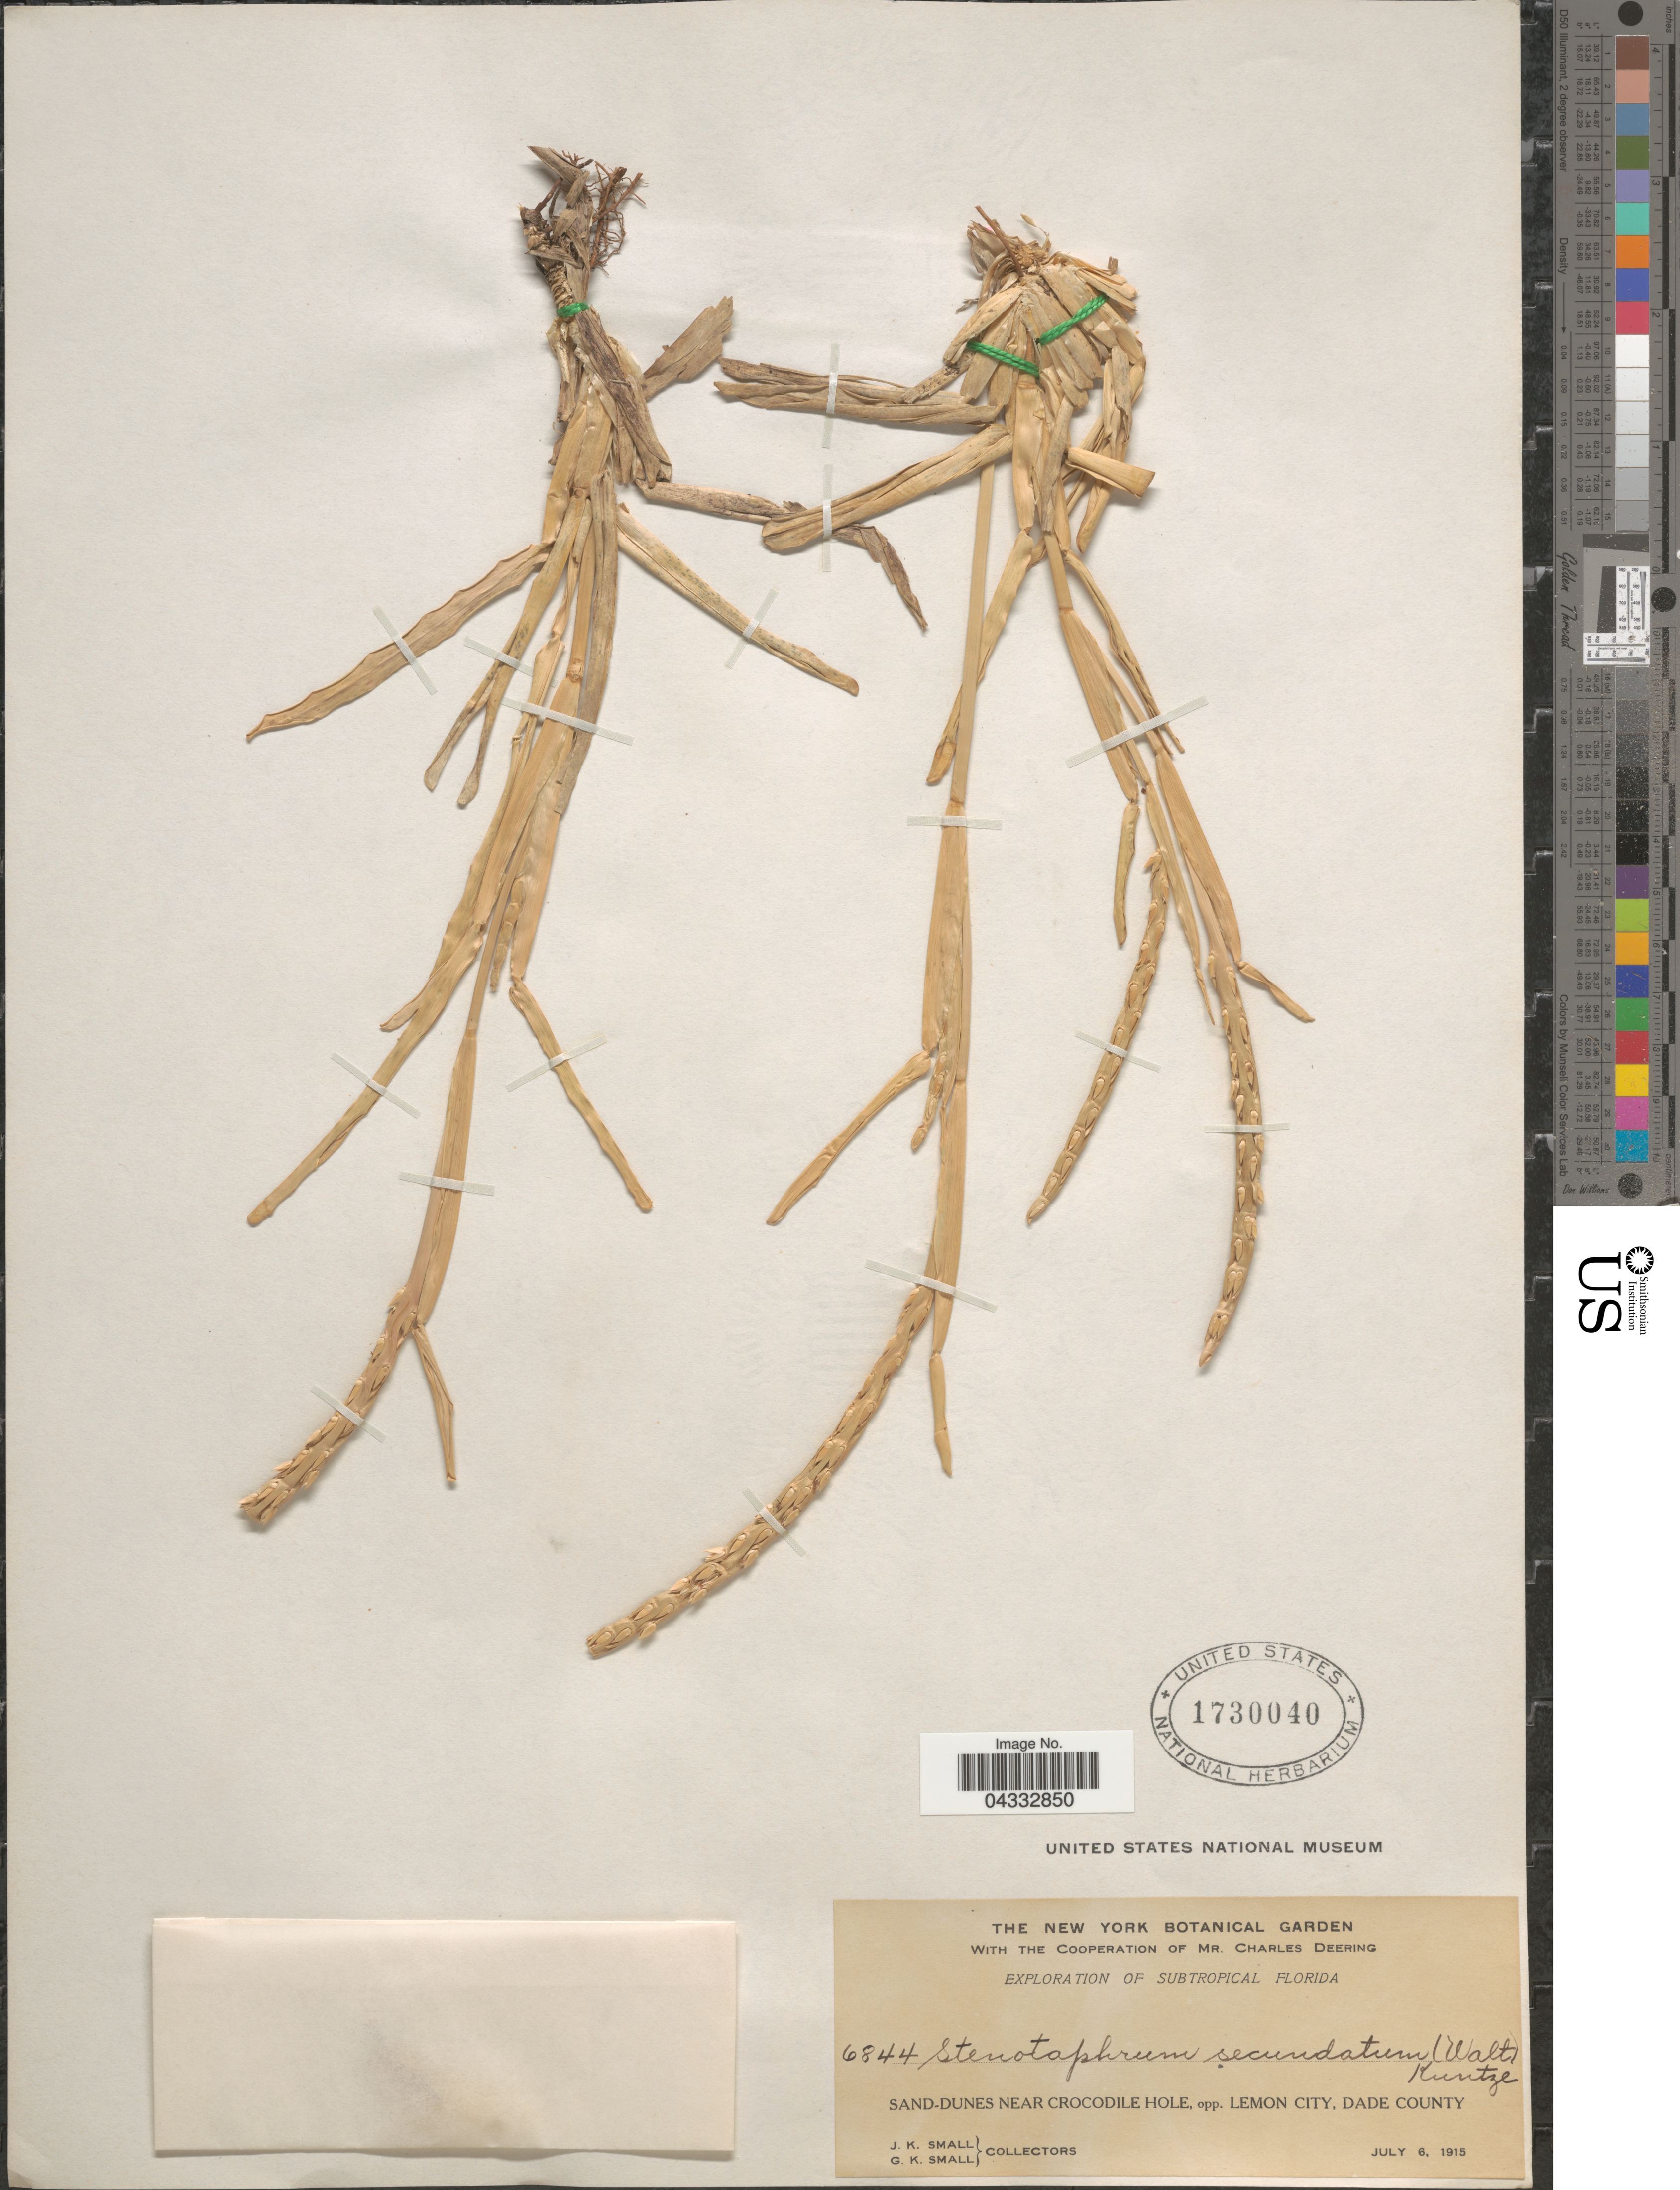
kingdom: Plantae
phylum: Tracheophyta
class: Liliopsida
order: Poales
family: Poaceae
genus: Stenotaphrum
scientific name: Stenotaphrum secundatum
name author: (Walter) Kuntze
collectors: J. K. Small & G. K. Small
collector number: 6844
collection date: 1915-07-06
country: United States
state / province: Florida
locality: Exploration of Subtropical Florida. Sand-dunes near Crocodile Hole, opp. Lemon City, Dade County.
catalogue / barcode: US 1730040